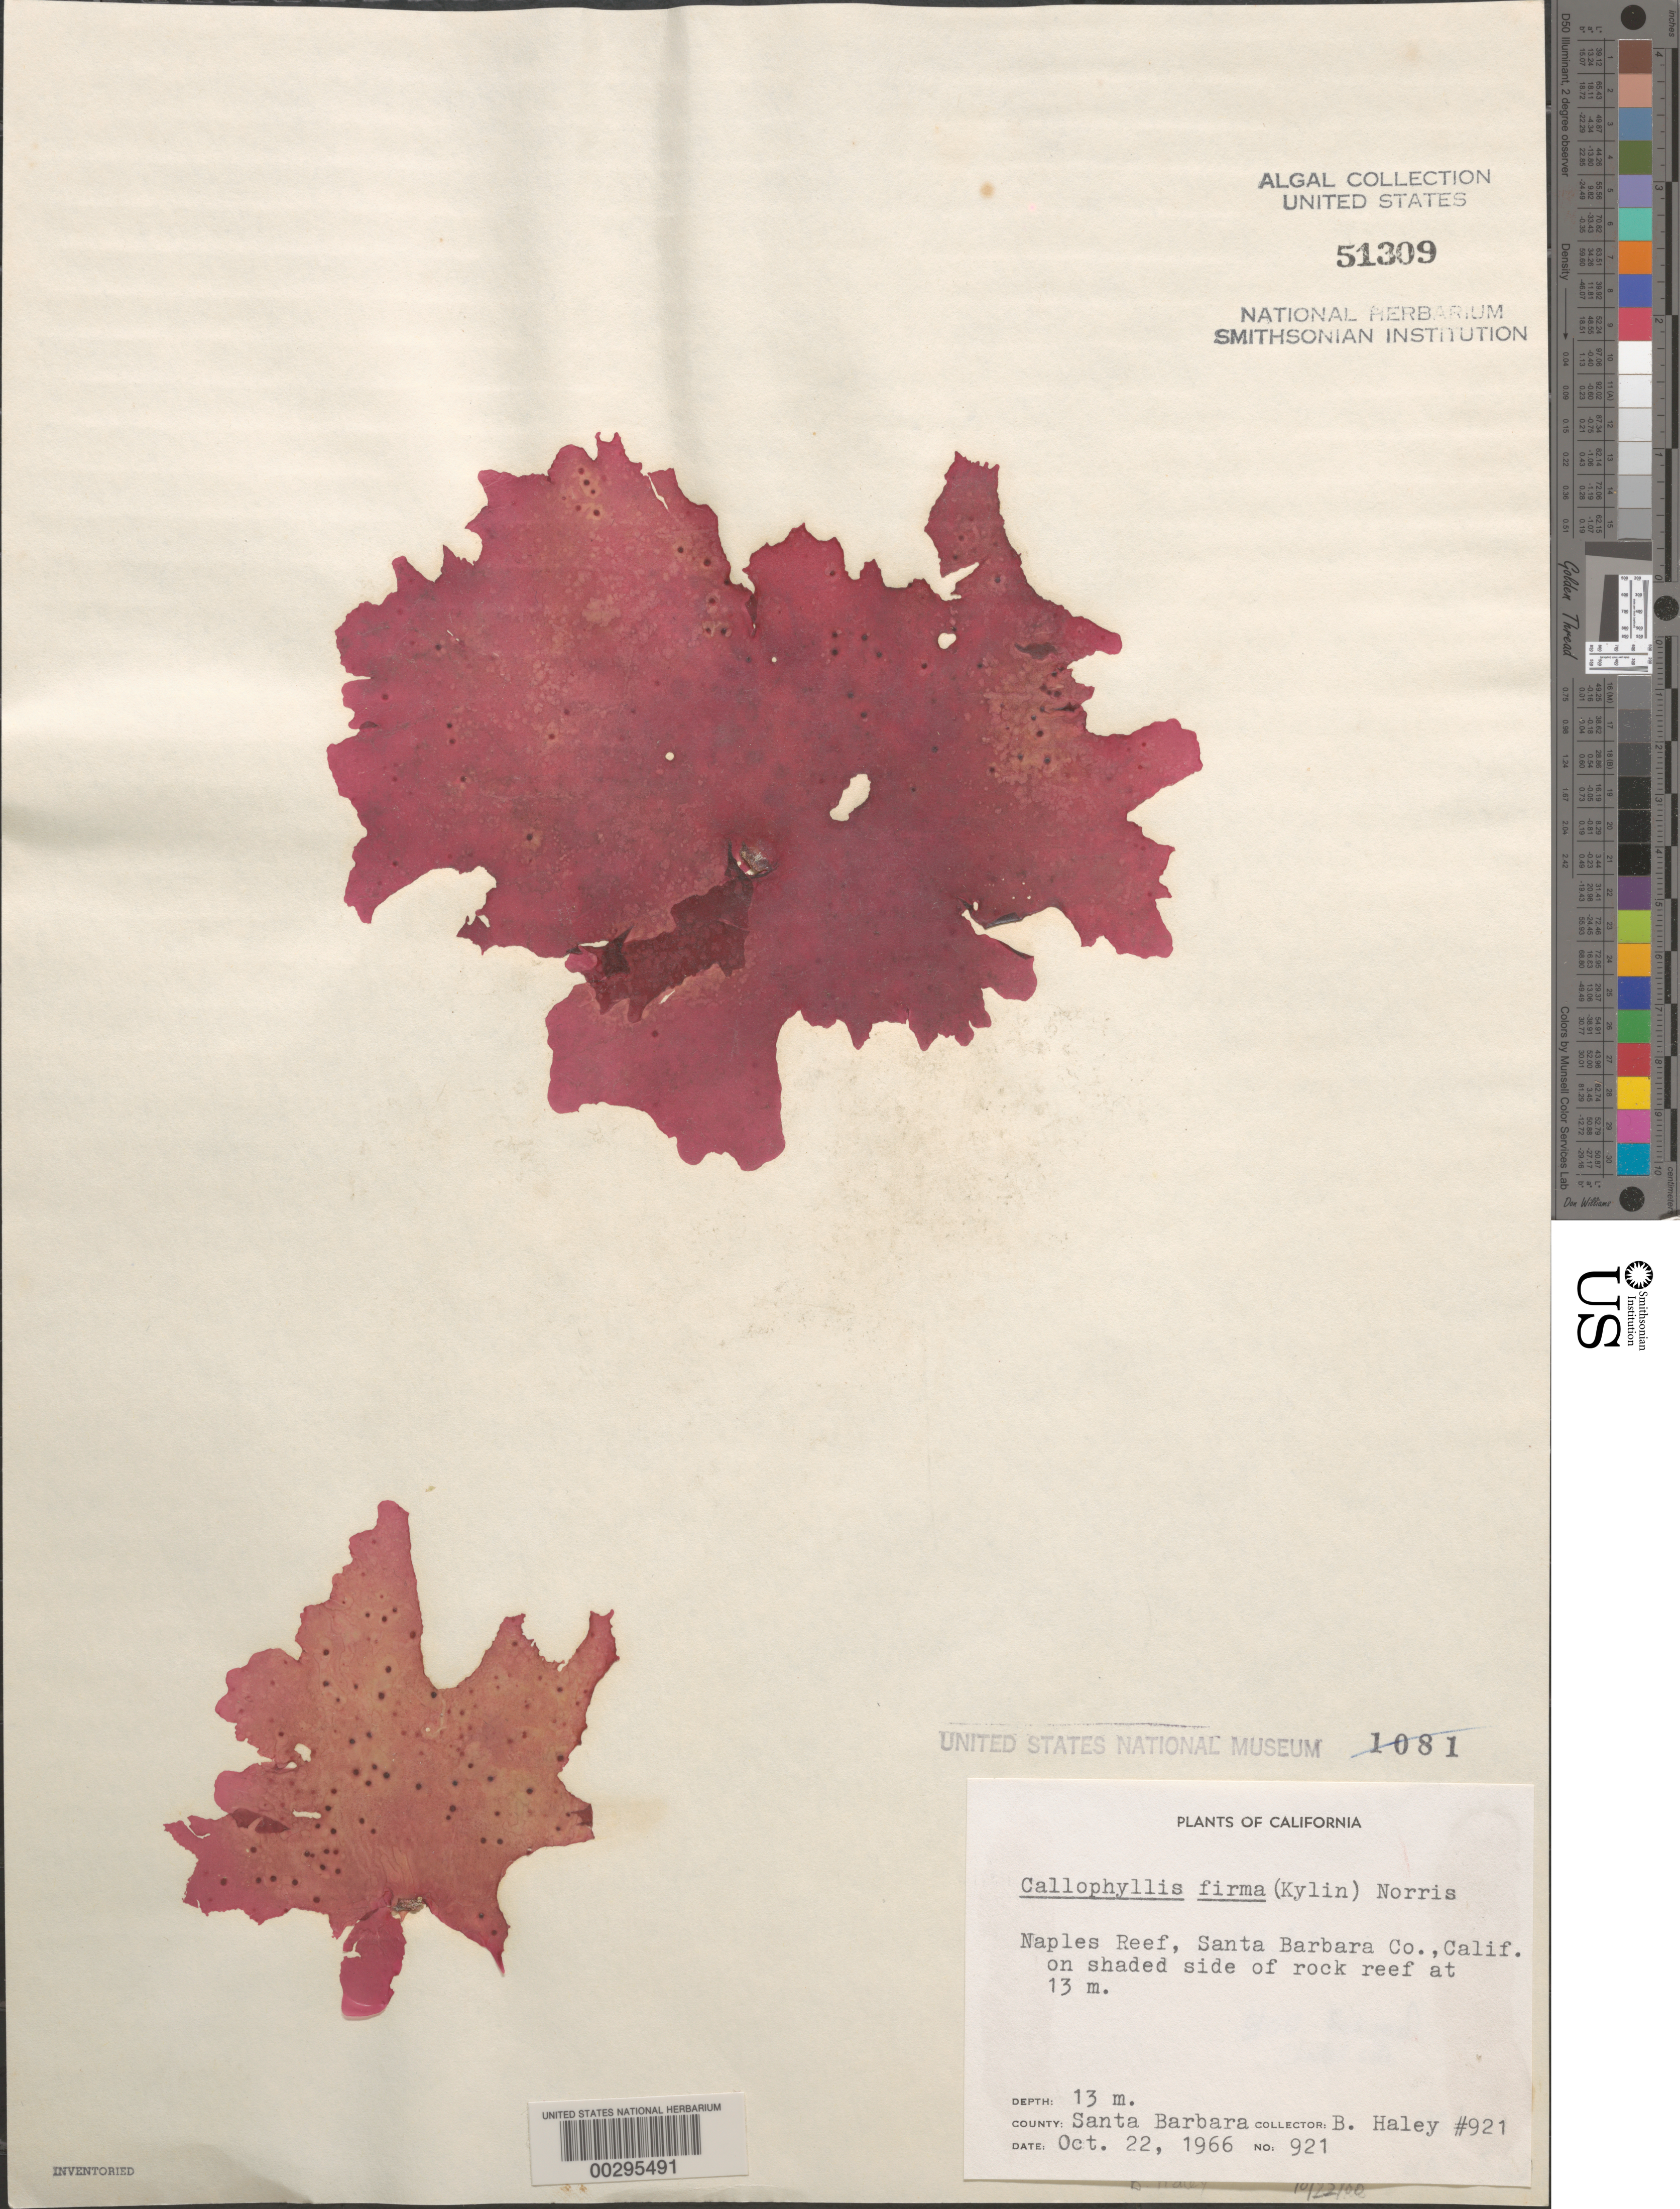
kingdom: Plantae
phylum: Rhodophyta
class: Florideophyceae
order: Gigartinales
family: Kallymeniaceae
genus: Salishia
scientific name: Salishia firma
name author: (Kylin) Clarkston & G.W. Saunders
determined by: Algae name updating Project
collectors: B. Haley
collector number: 921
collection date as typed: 22 Oct 1966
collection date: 1966-10-22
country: United States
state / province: California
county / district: Santa Barbara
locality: Naples Reef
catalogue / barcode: US 51309